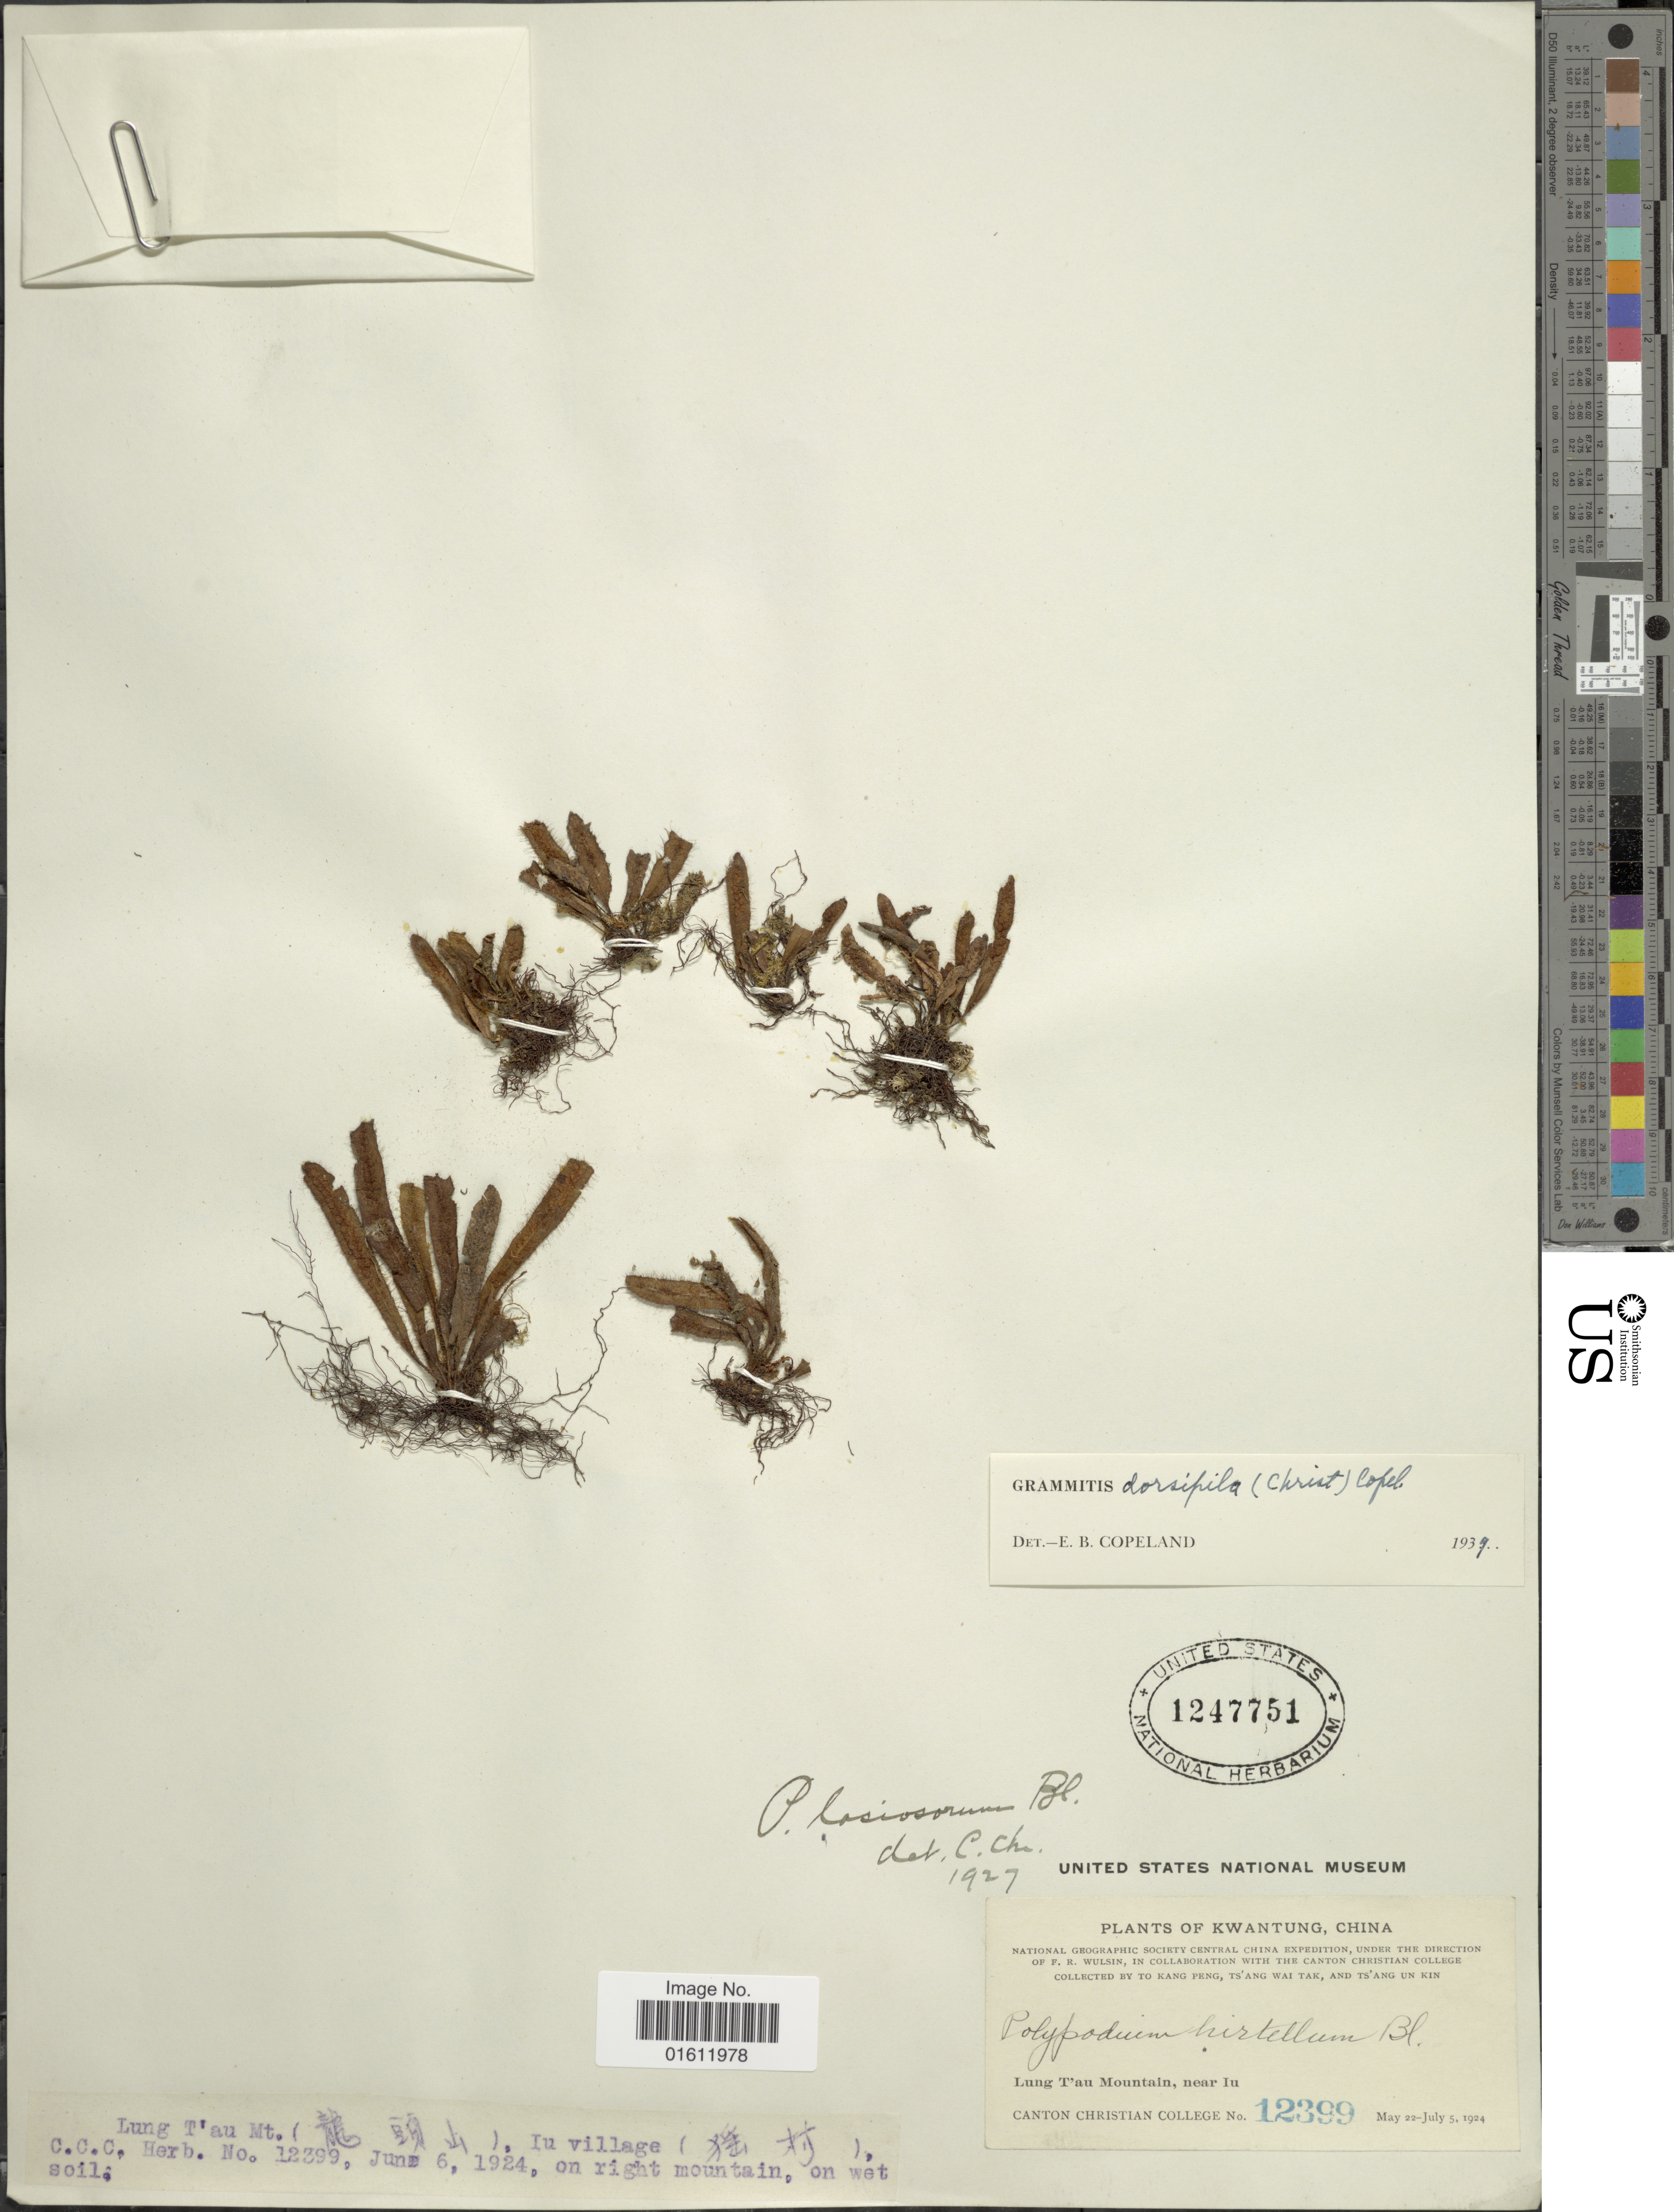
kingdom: Plantae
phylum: Tracheophyta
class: Polypodiopsida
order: Polypodiales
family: Polypodiaceae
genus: Oreogrammitis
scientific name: Oreogrammitis dorsipila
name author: (Christ) Parris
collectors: Canton Christian College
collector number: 12399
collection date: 1924-05-22/1924-07-05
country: China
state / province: Guangdong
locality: Kwangtung, Lung T'au Mountain, nearf Iu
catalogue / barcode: US 1247751